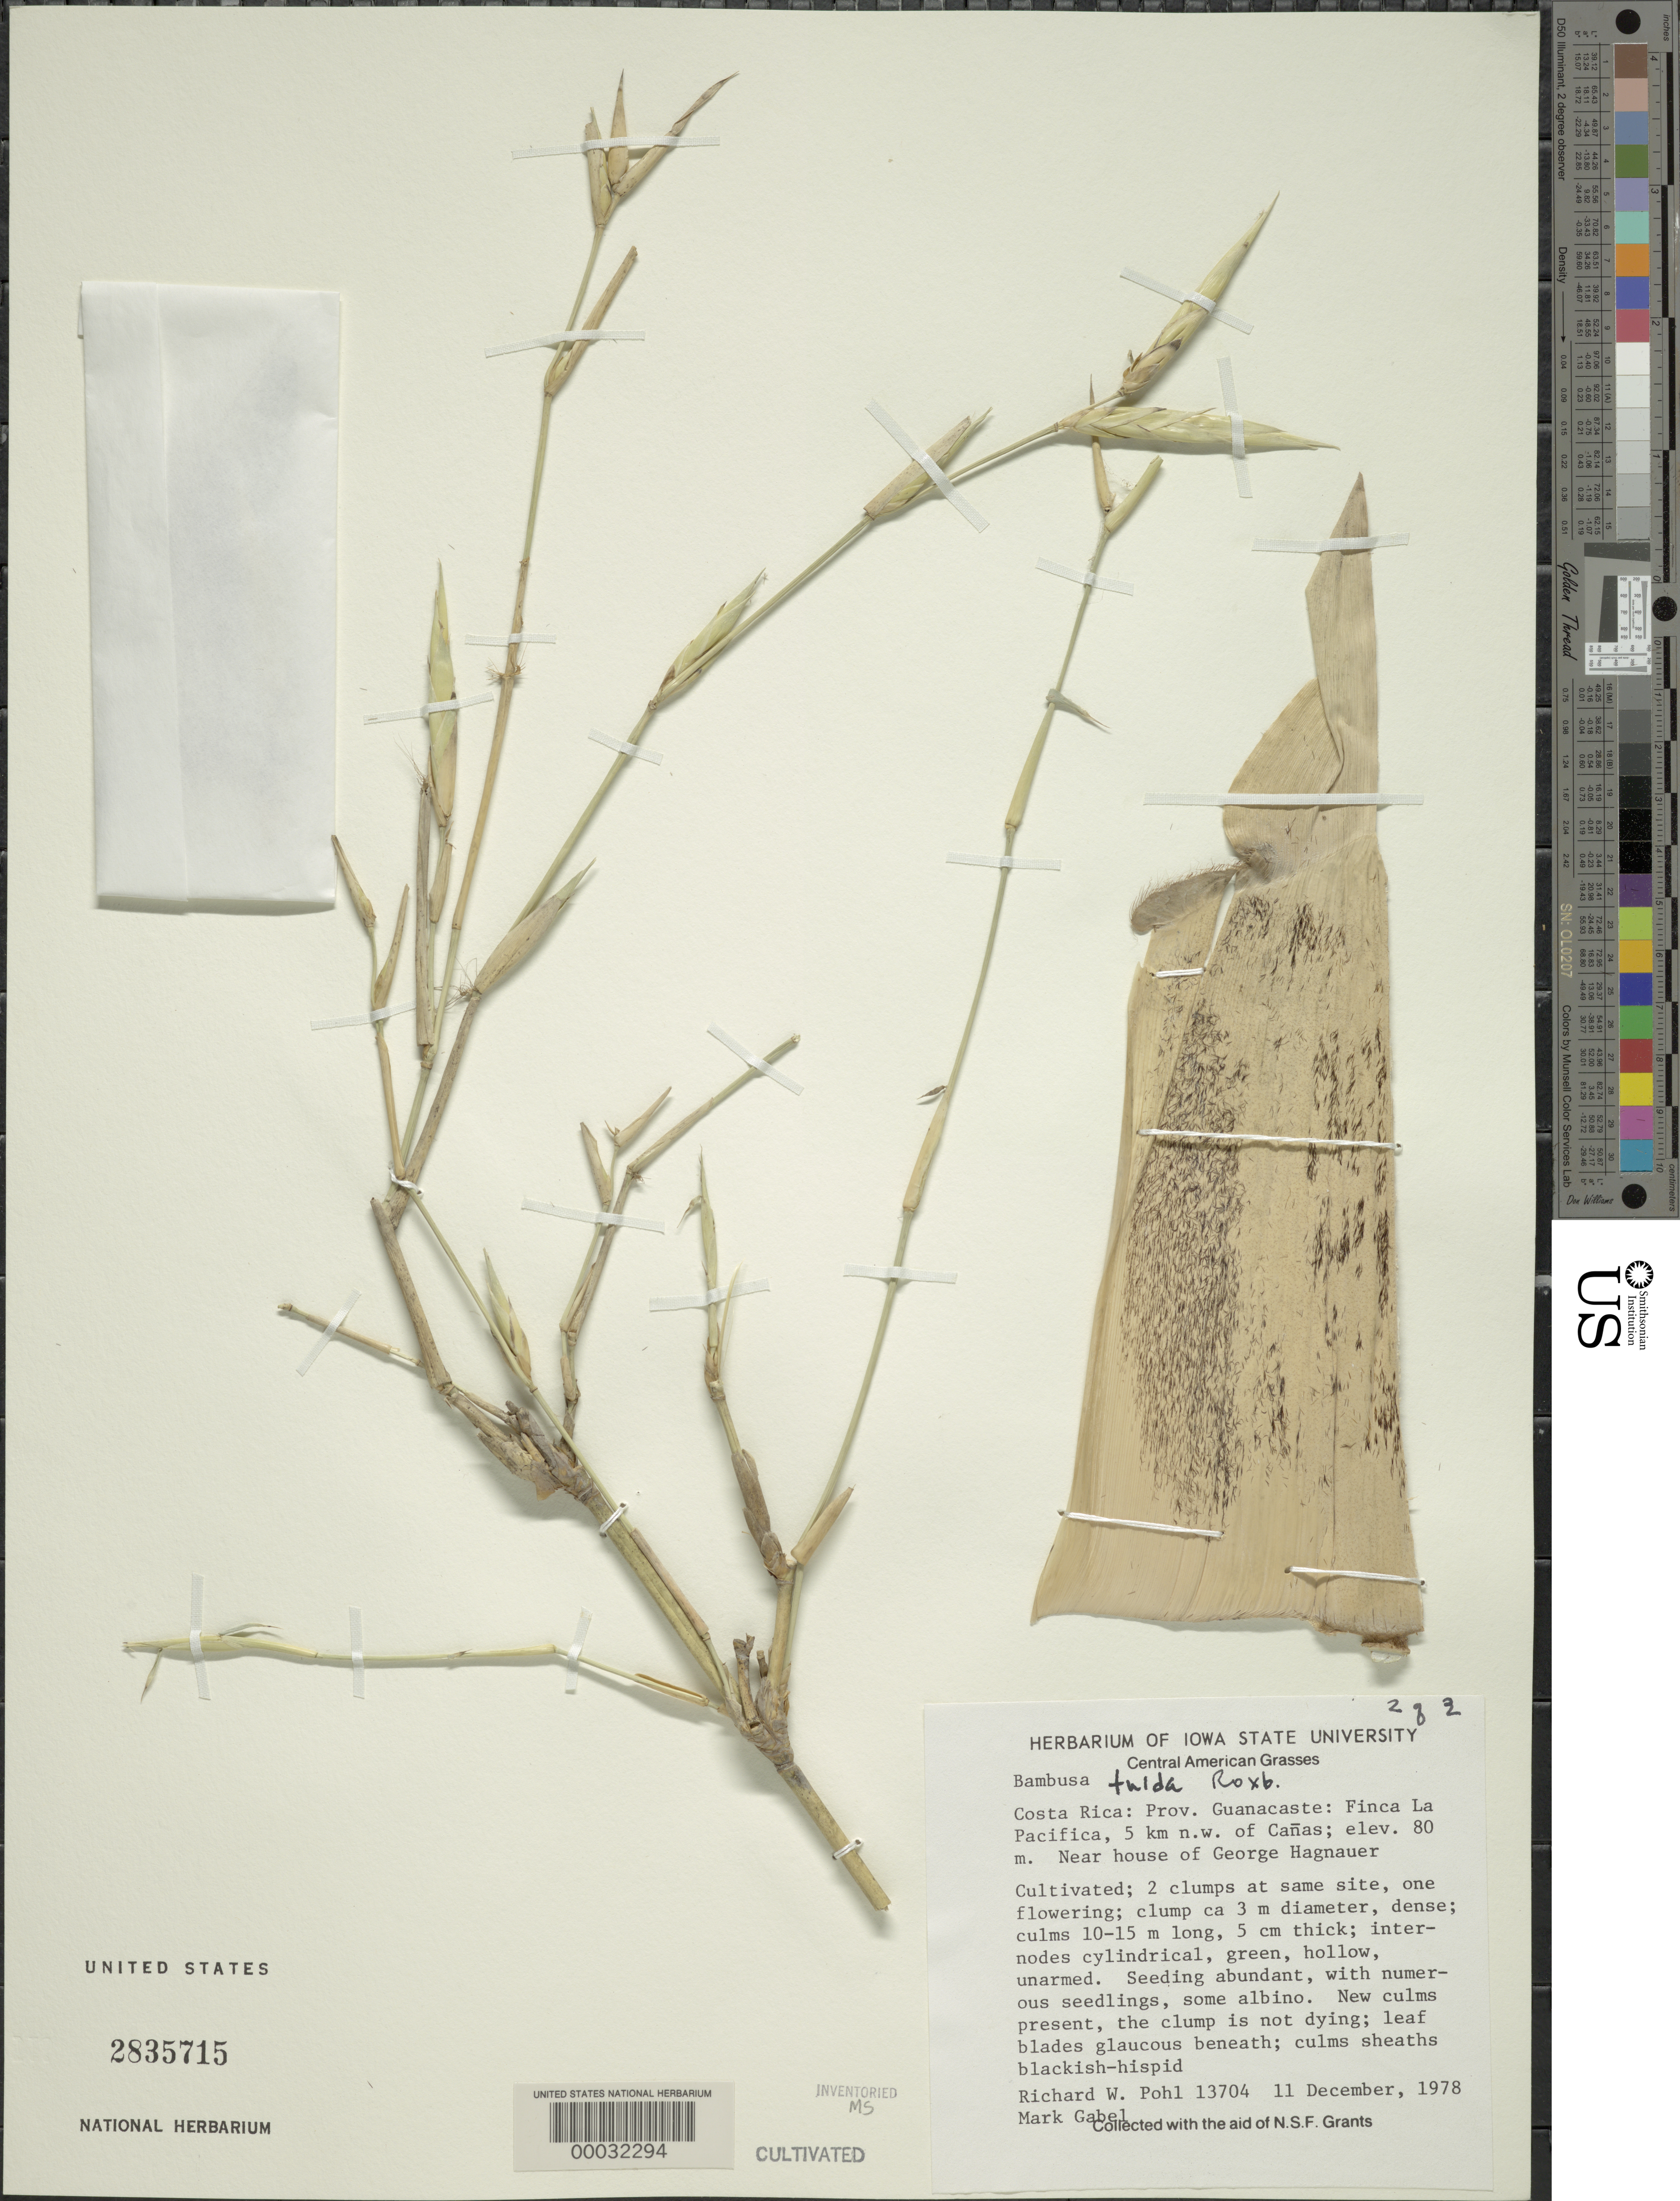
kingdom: Plantae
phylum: Tracheophyta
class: Liliopsida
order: Poales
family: Poaceae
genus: Bambusa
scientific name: Bambusa longispiculata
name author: Gamble ex Brandis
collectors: R. W. Pohl & M. Gabel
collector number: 13704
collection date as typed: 11 Dec 1978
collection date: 1978-12-11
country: Costa Rica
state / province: Guanacaste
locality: Finca la Pacifica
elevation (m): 80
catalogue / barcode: US 2835715